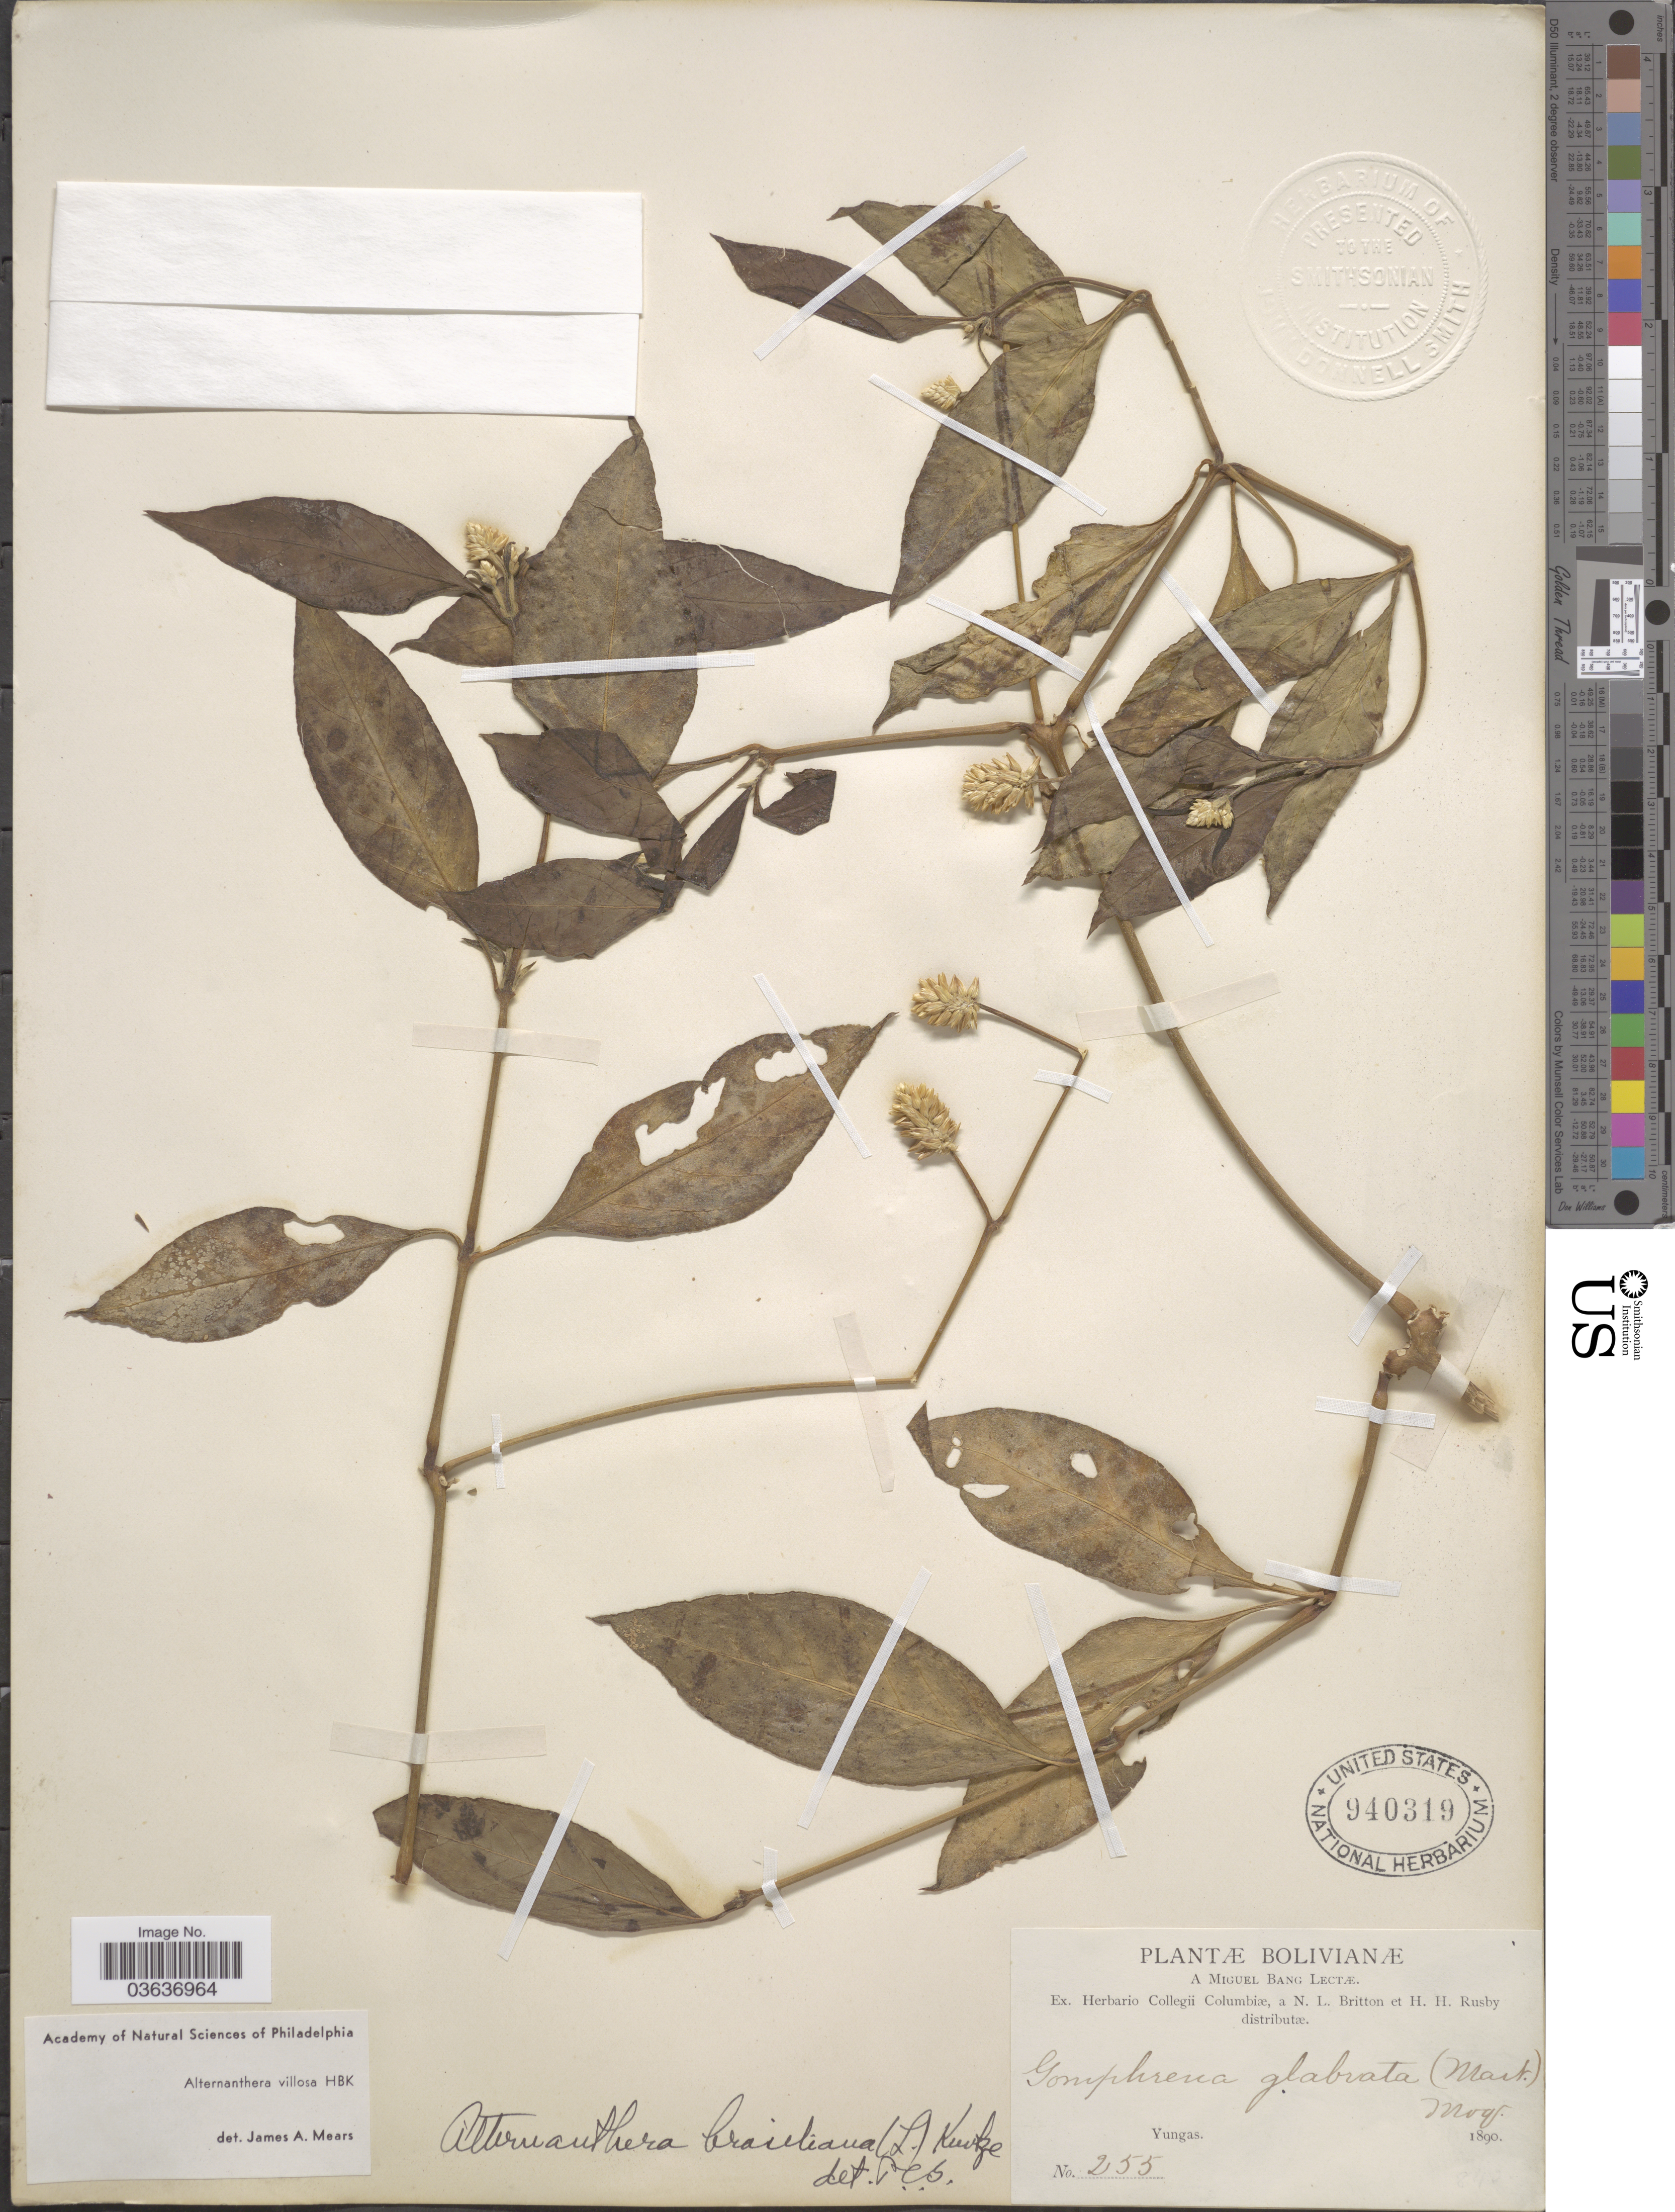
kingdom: Plantae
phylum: Tracheophyta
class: Magnoliopsida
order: Caryophyllales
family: Amaranthaceae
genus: Alternanthera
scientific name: Alternanthera villosa var. villosa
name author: Kunth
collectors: M. Bang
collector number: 255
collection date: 1890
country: Bolivia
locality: Yungas.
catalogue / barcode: US 940319